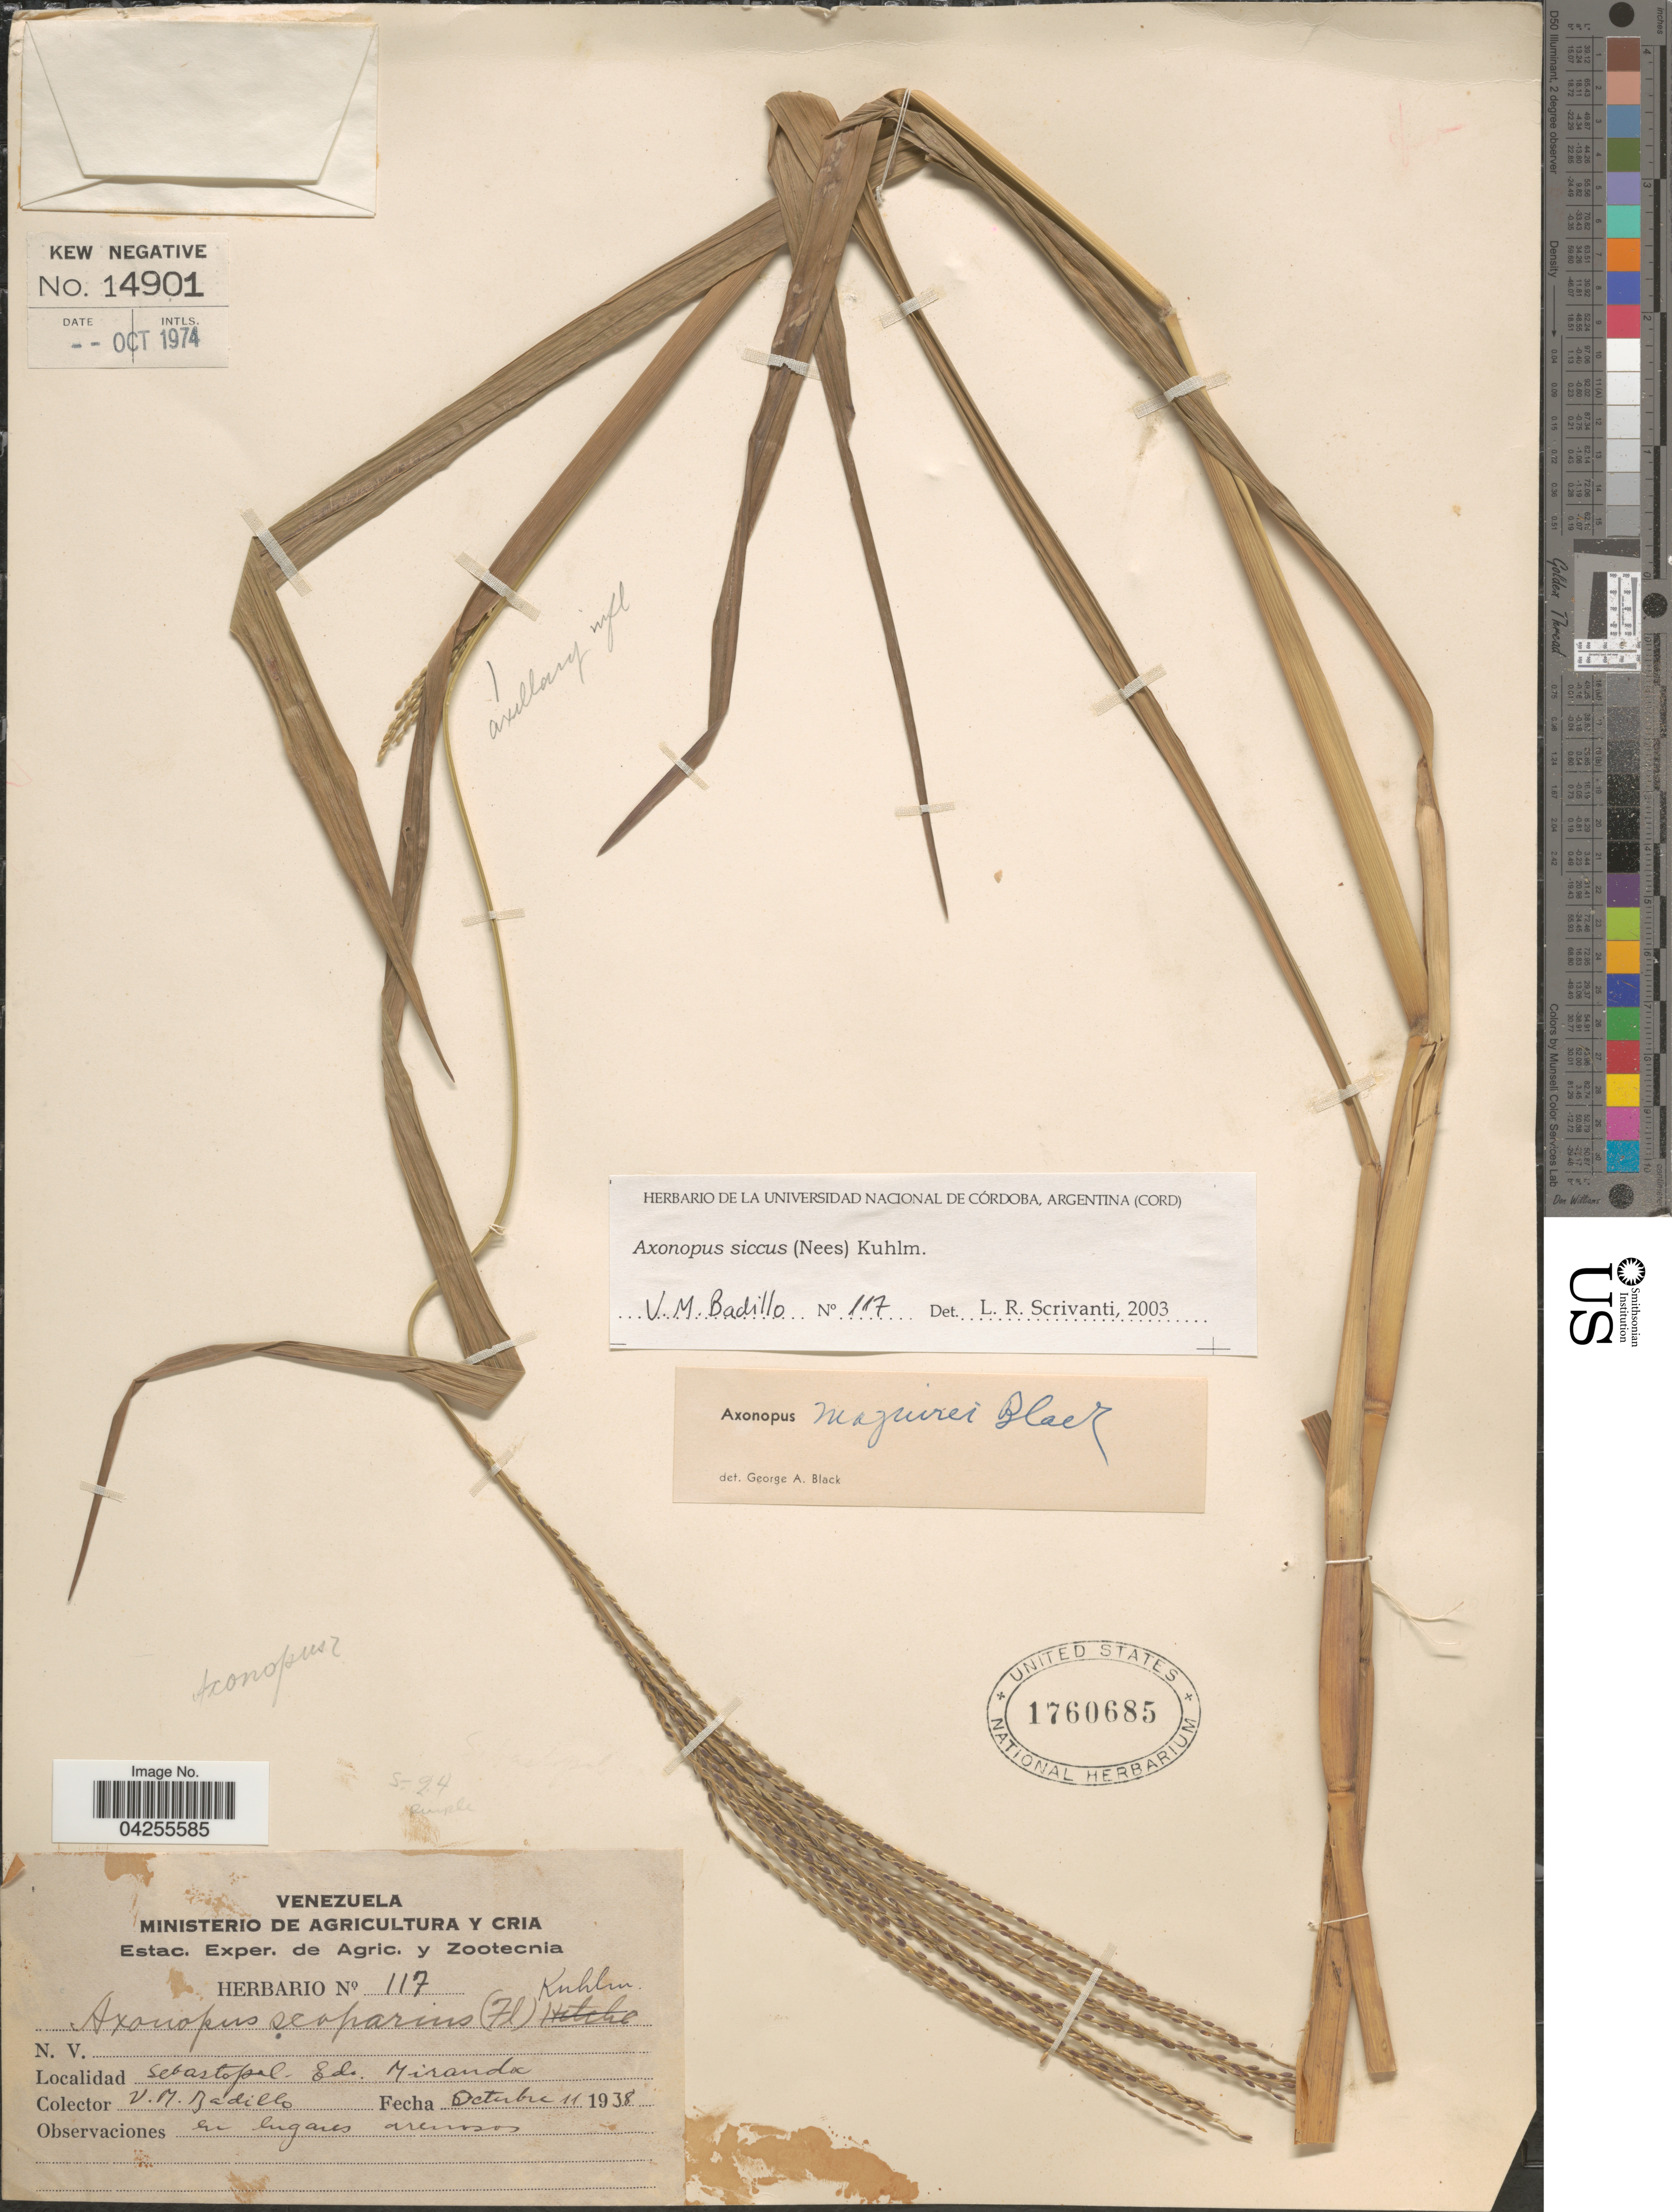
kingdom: Plantae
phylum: Tracheophyta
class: Liliopsida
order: Poales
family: Poaceae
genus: Axonopus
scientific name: Axonopus siccus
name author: (Nees) Kuhlm.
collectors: V. Badillo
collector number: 117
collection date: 1938-10-11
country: Venezuela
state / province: Miranda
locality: Sebastopol.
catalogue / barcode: US 1760685